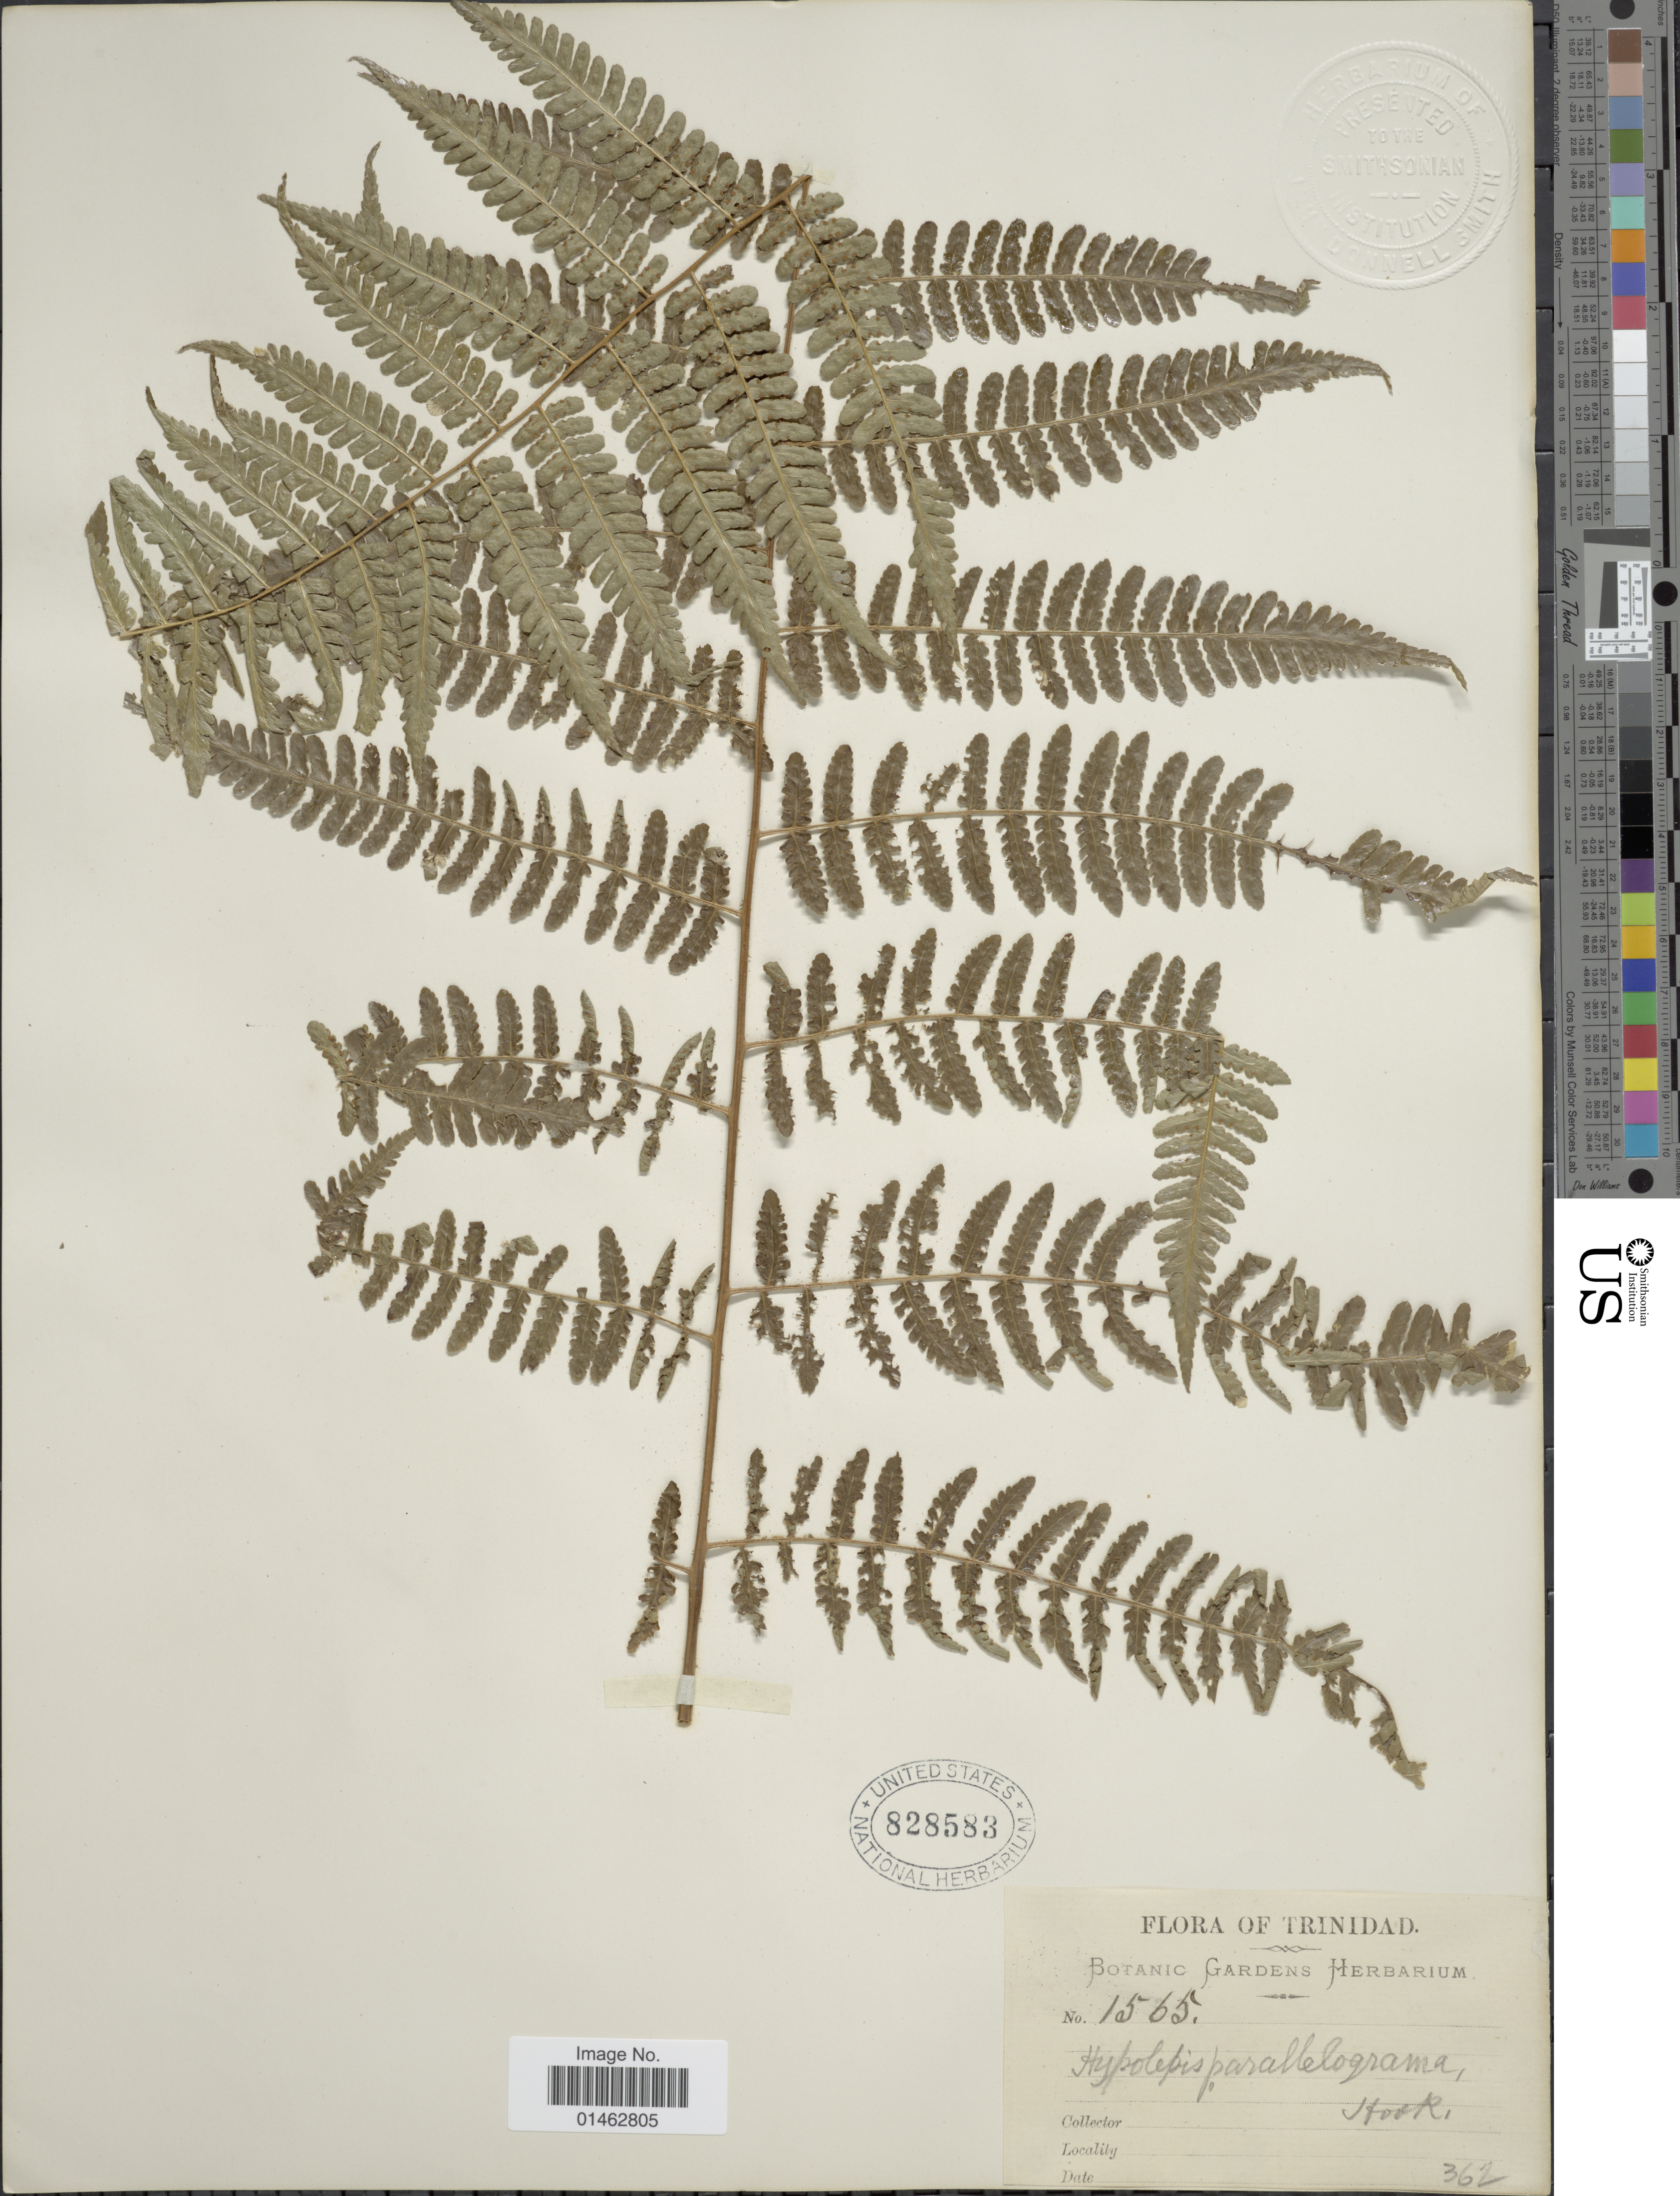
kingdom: Plantae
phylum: Tracheophyta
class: Polypodiopsida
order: Polypodiales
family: Dennstaedtiaceae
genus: Hypolepis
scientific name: Hypolepis repens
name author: (L.) C. Presl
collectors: Botanic Gardens Herbarium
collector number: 1565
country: Trinidad and Tobago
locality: Trinidad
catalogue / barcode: US 828583